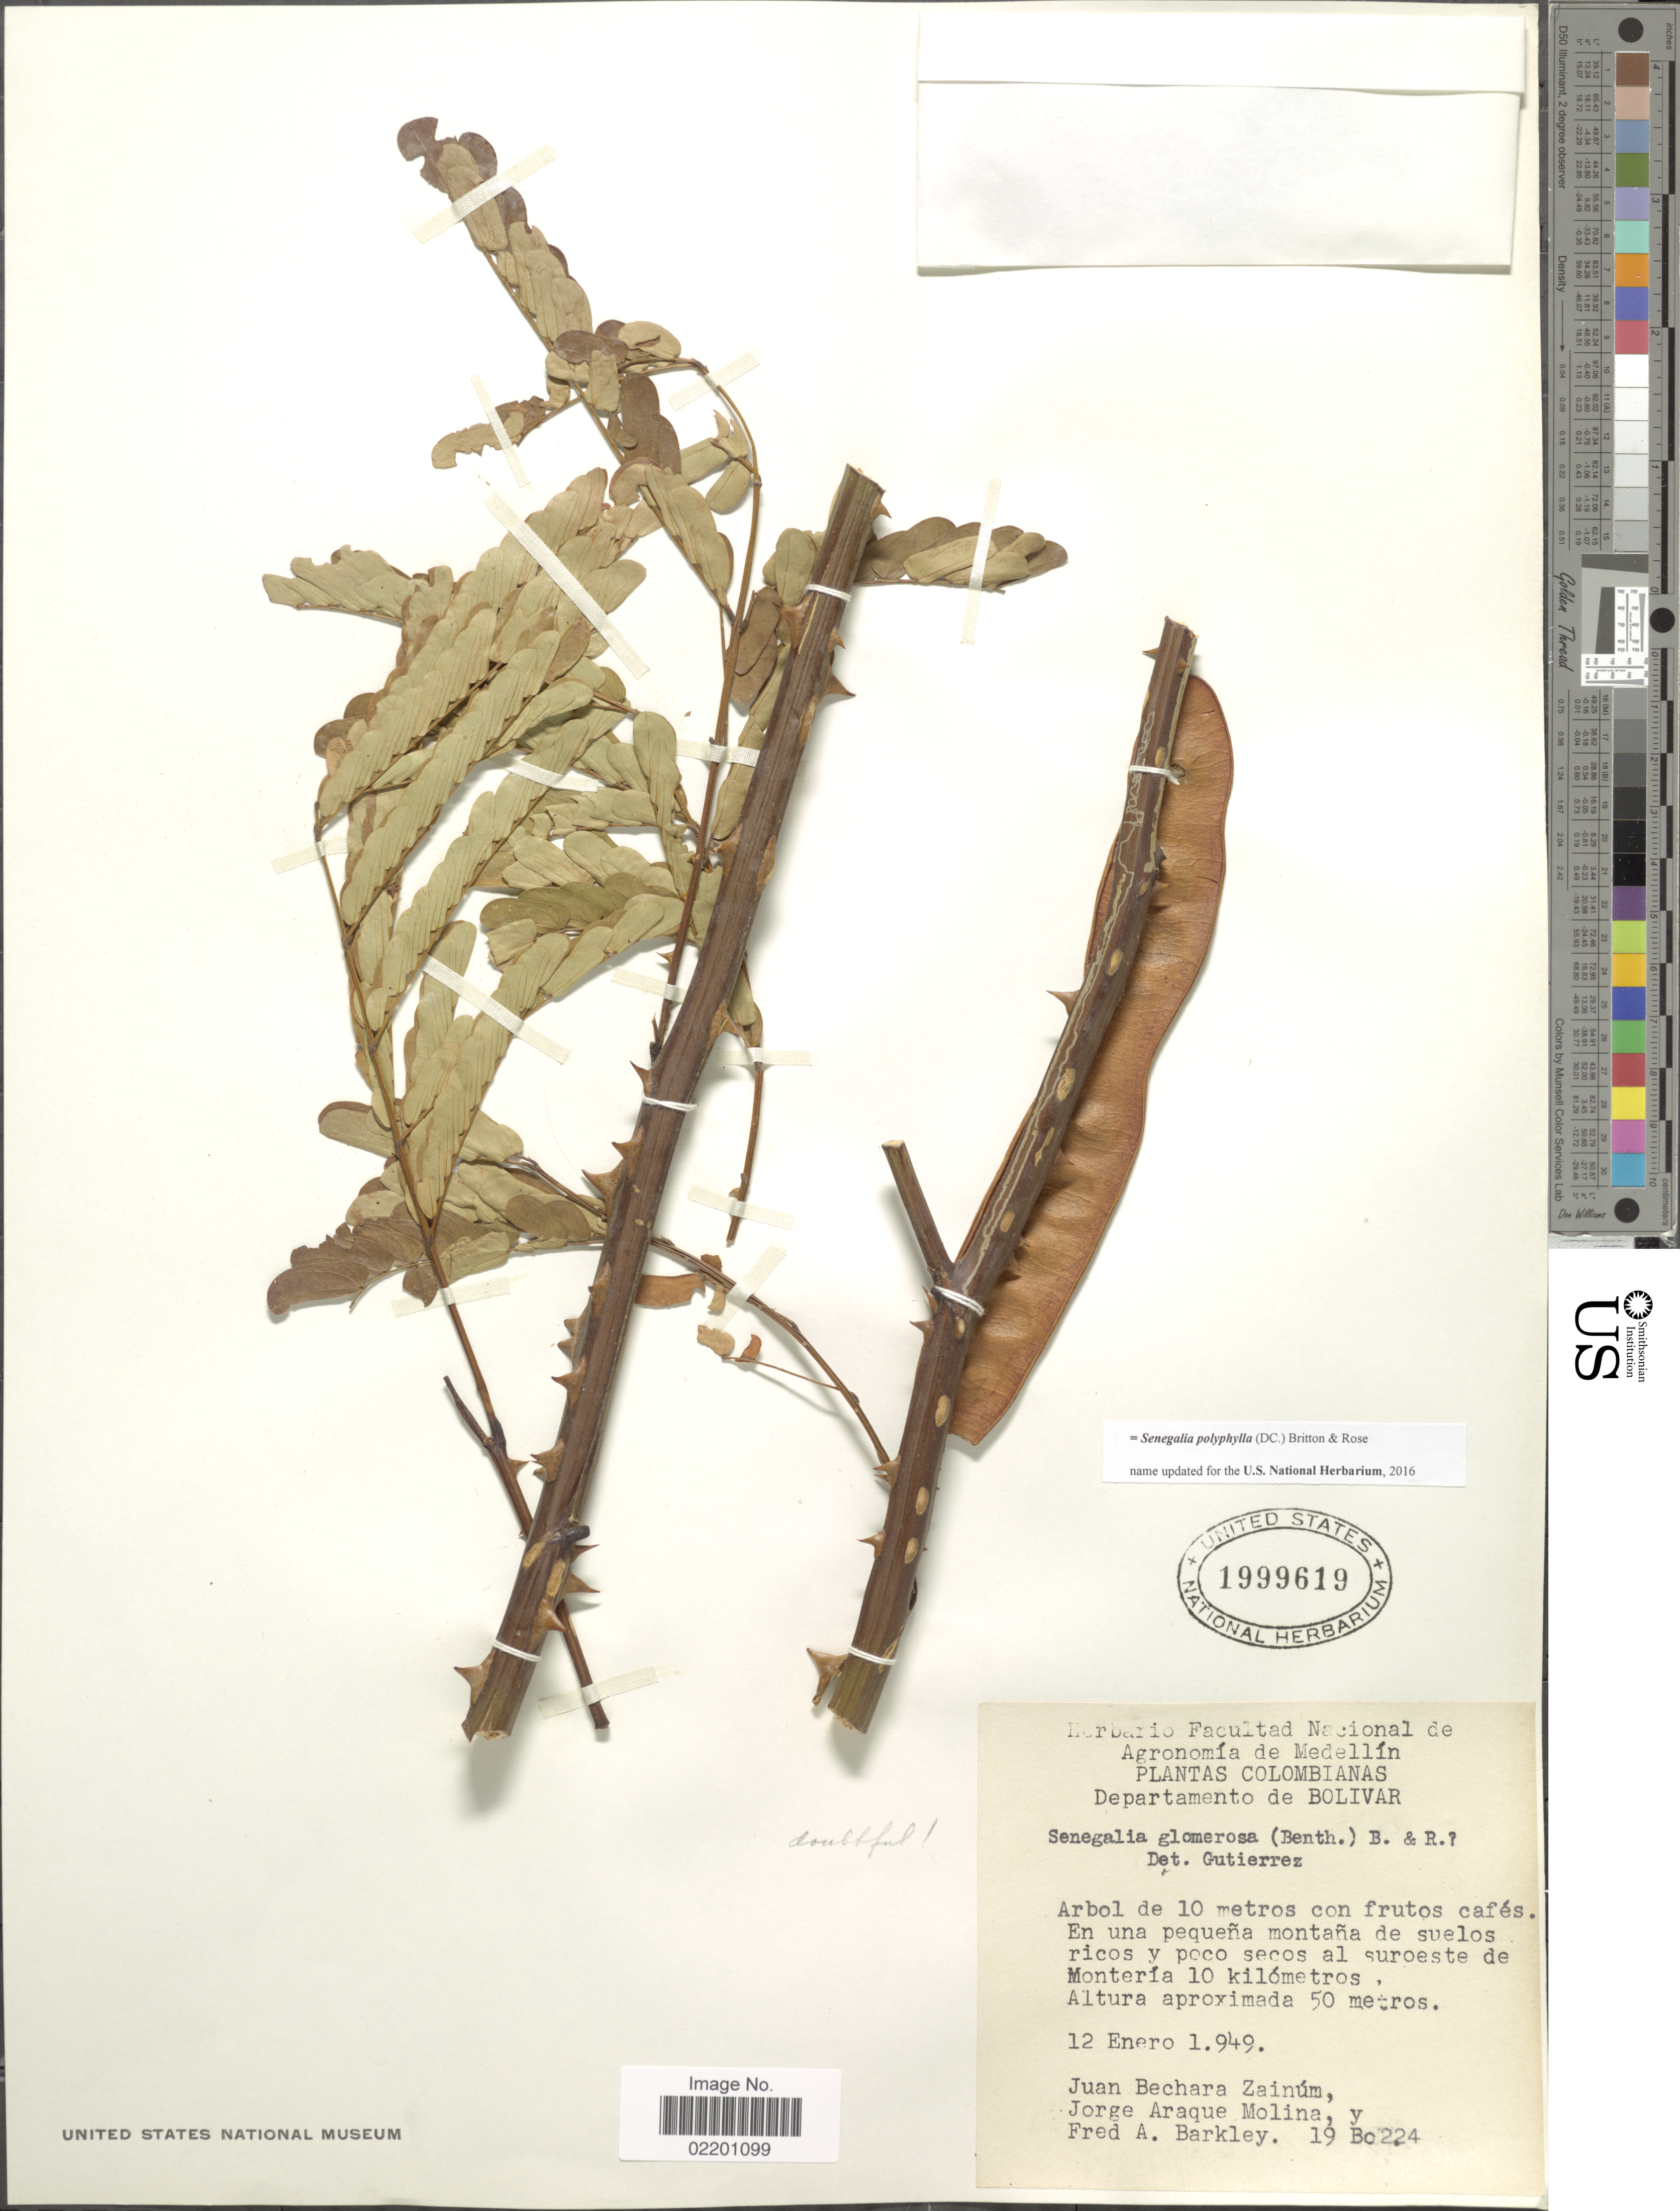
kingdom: Plantae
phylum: Tracheophyta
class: Magnoliopsida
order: Fabales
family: Fabaceae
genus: Senegalia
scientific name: Senegalia rhytidocarpa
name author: (L. Rico) Seigler & Ebinger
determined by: Santos, V. Terra dos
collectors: J. Zainúm, J. Araque Molina & F. A. Barkley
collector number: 19 Bo224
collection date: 1949-01-12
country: Colombia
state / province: Bolívar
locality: Departamento de Bolivar. En una pequena montana de suelos ricos y poco secos al suroeste de Monteria 10 kilometros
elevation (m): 50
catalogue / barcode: US 1999619